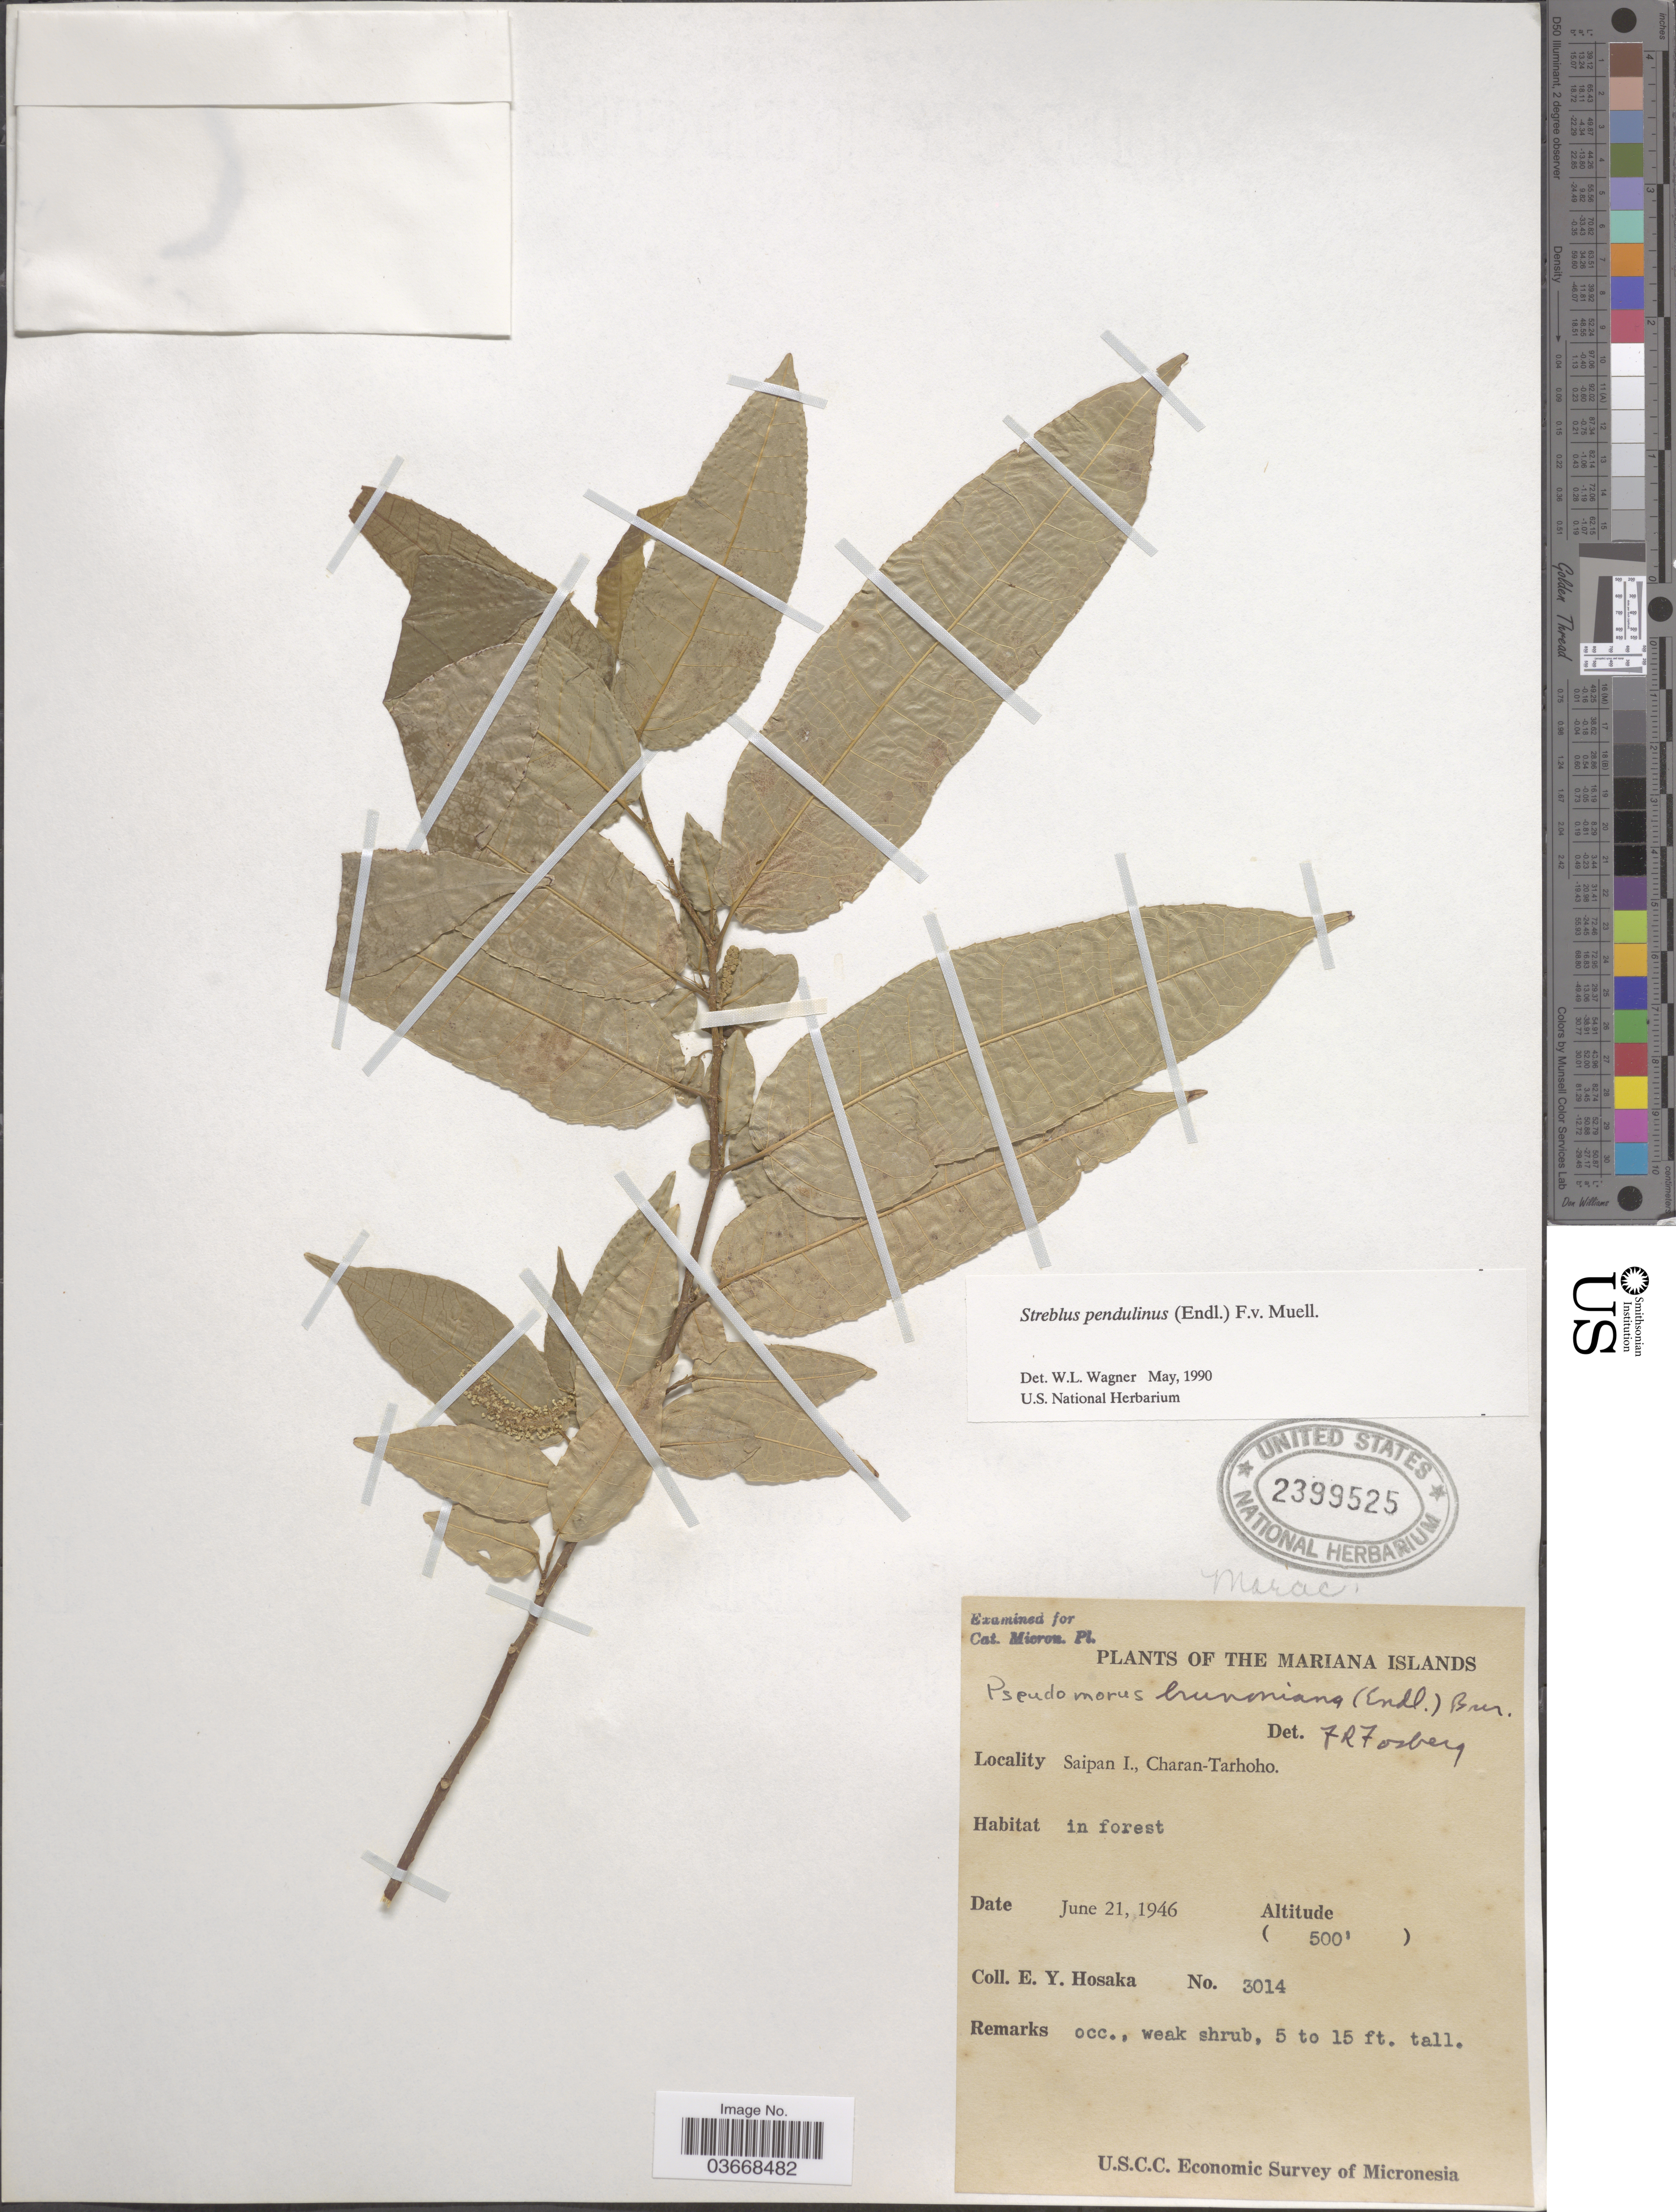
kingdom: Plantae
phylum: Tracheophyta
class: Magnoliopsida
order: Rosales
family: Moraceae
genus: Paratrophis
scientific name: Paratrophis pendulina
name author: (Endl.) E. M. Gardner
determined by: Wagner, W. L., (BOT), Smithsonian Institution - National Museum of Natural History (UNITED STATES)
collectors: E. Y. Hosaka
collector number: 3014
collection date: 1946-06-21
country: Northern Mariana Islands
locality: The Mariana Islands. Saipan I., Charan-Tarhoho.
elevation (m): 152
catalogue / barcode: US 2399525